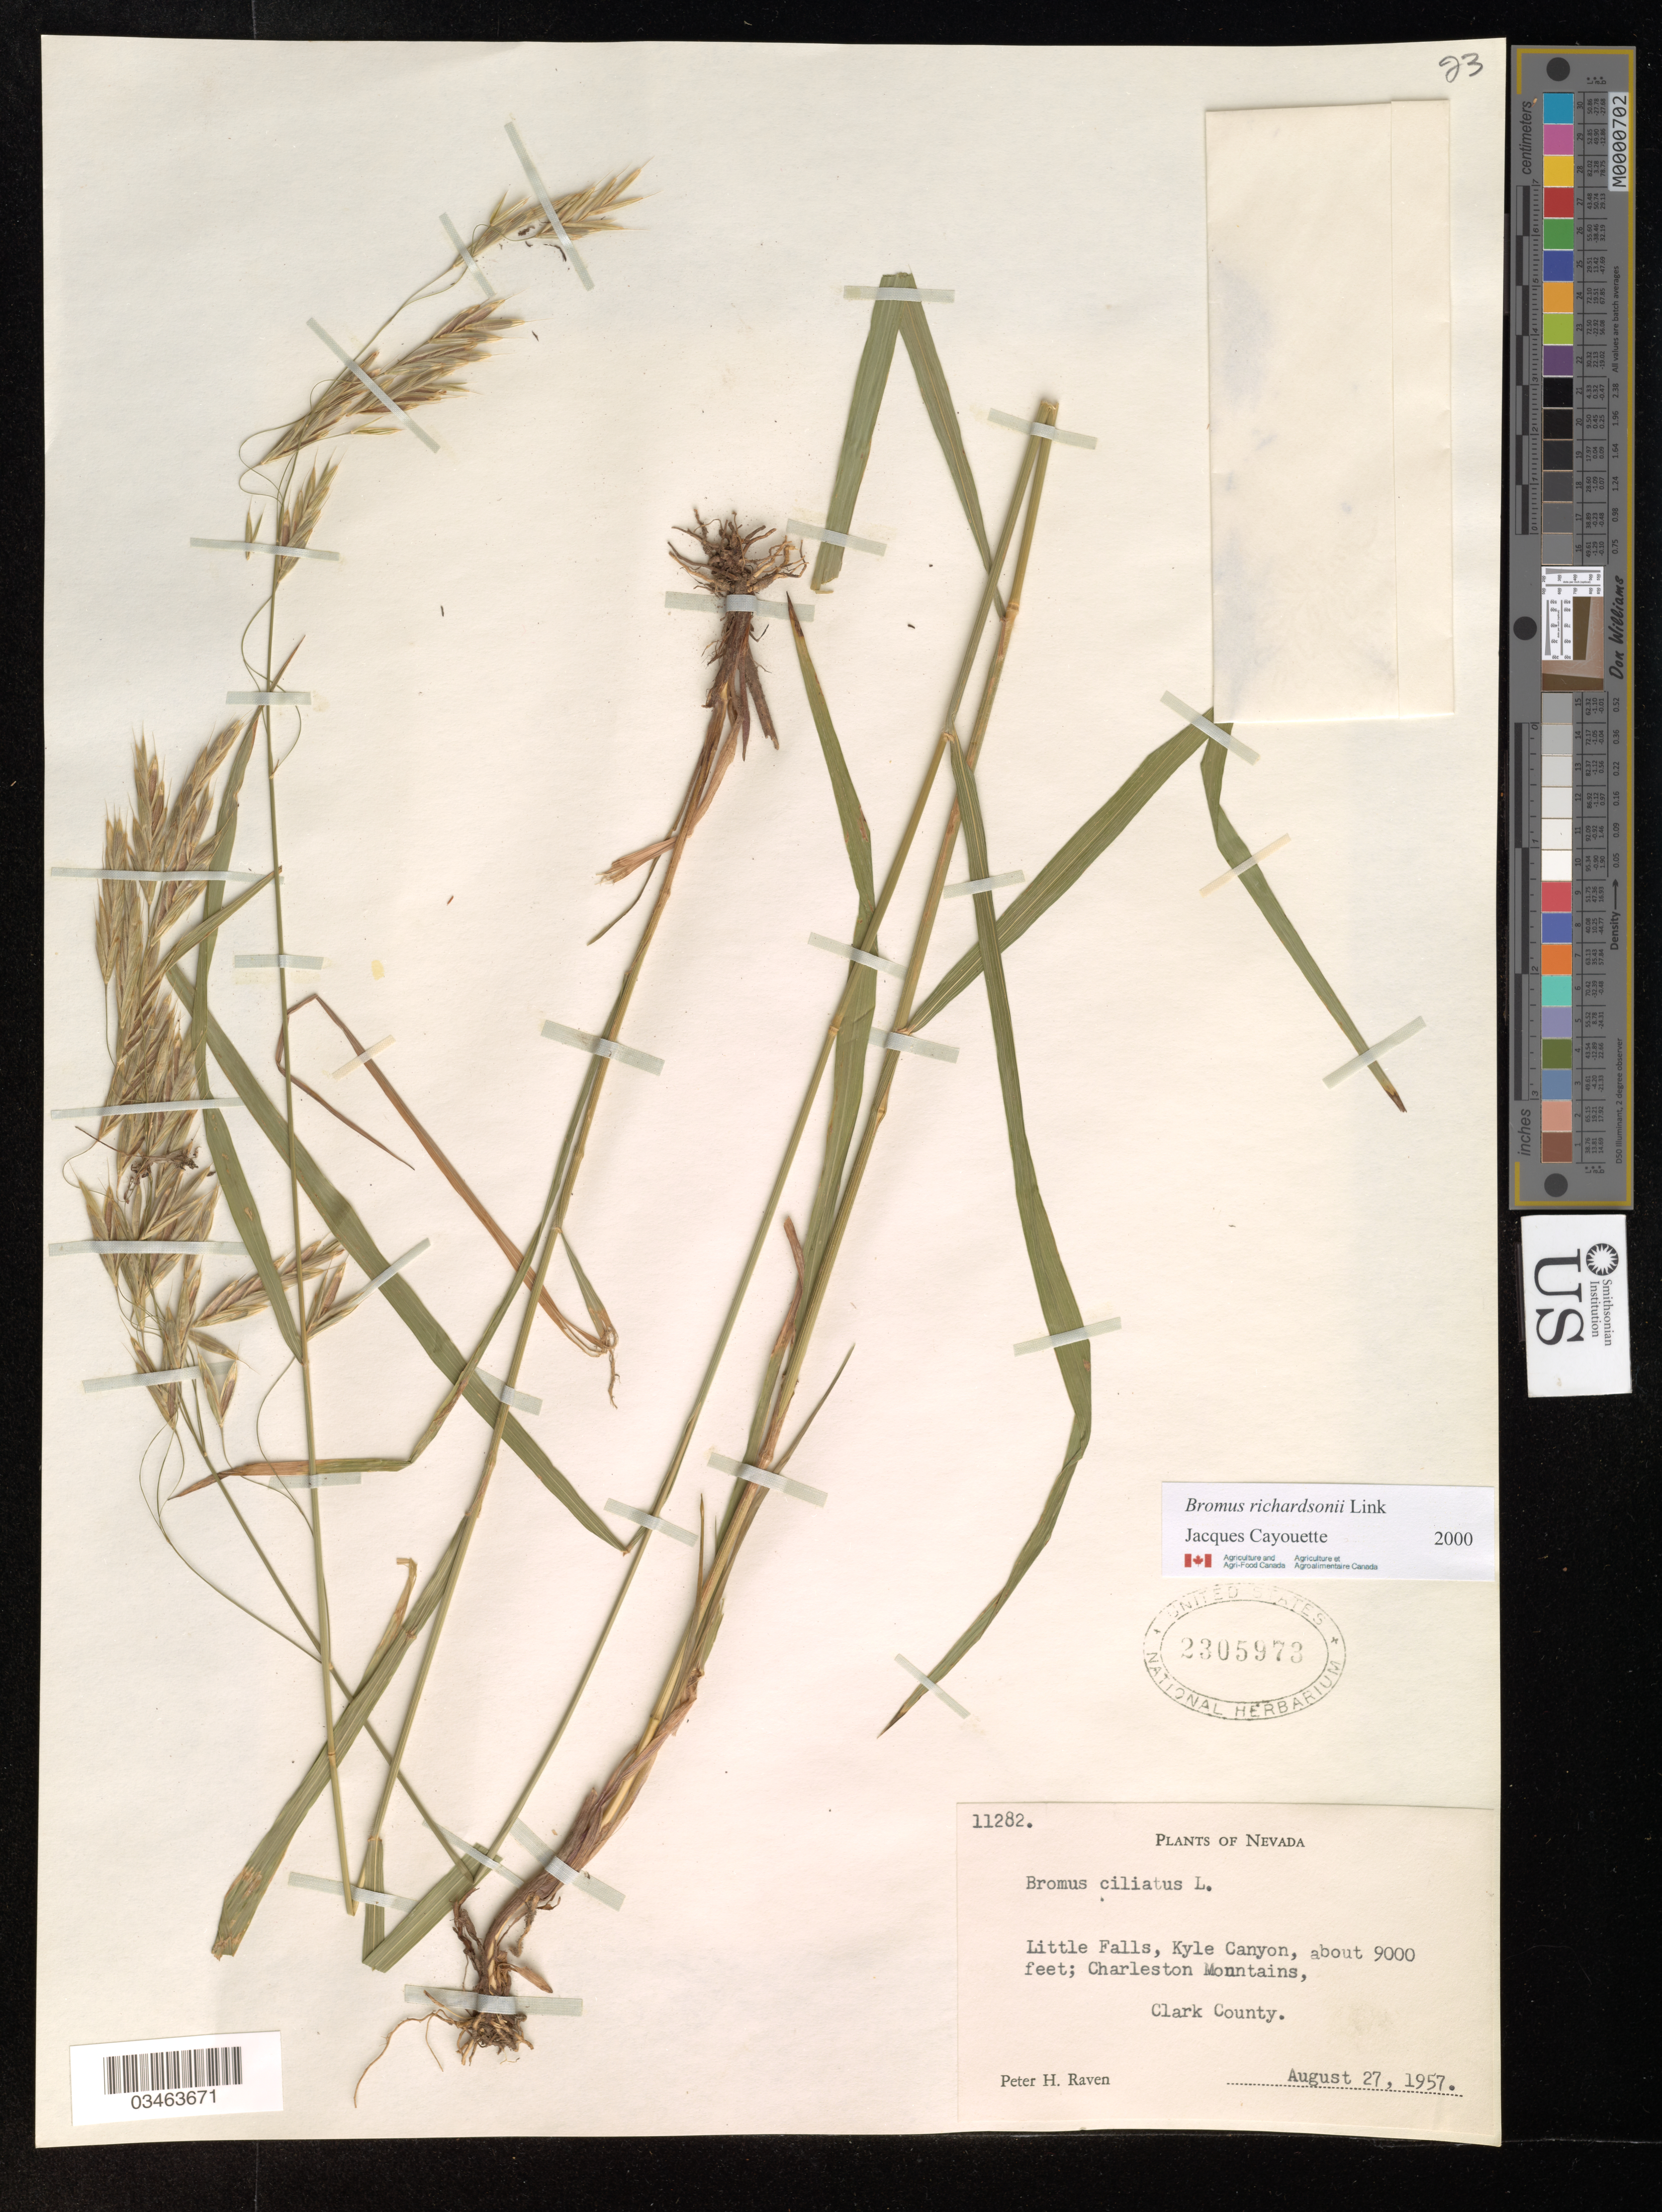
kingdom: Plantae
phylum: Tracheophyta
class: Liliopsida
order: Poales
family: Poaceae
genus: Bromus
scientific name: Bromus richardsonii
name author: Link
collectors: P. Raven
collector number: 11282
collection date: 1957-08-27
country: United States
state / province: Nevada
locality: Little Falls, Kyle Canyon; Charleston Mountains. Clark County.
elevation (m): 2743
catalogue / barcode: US 2305973